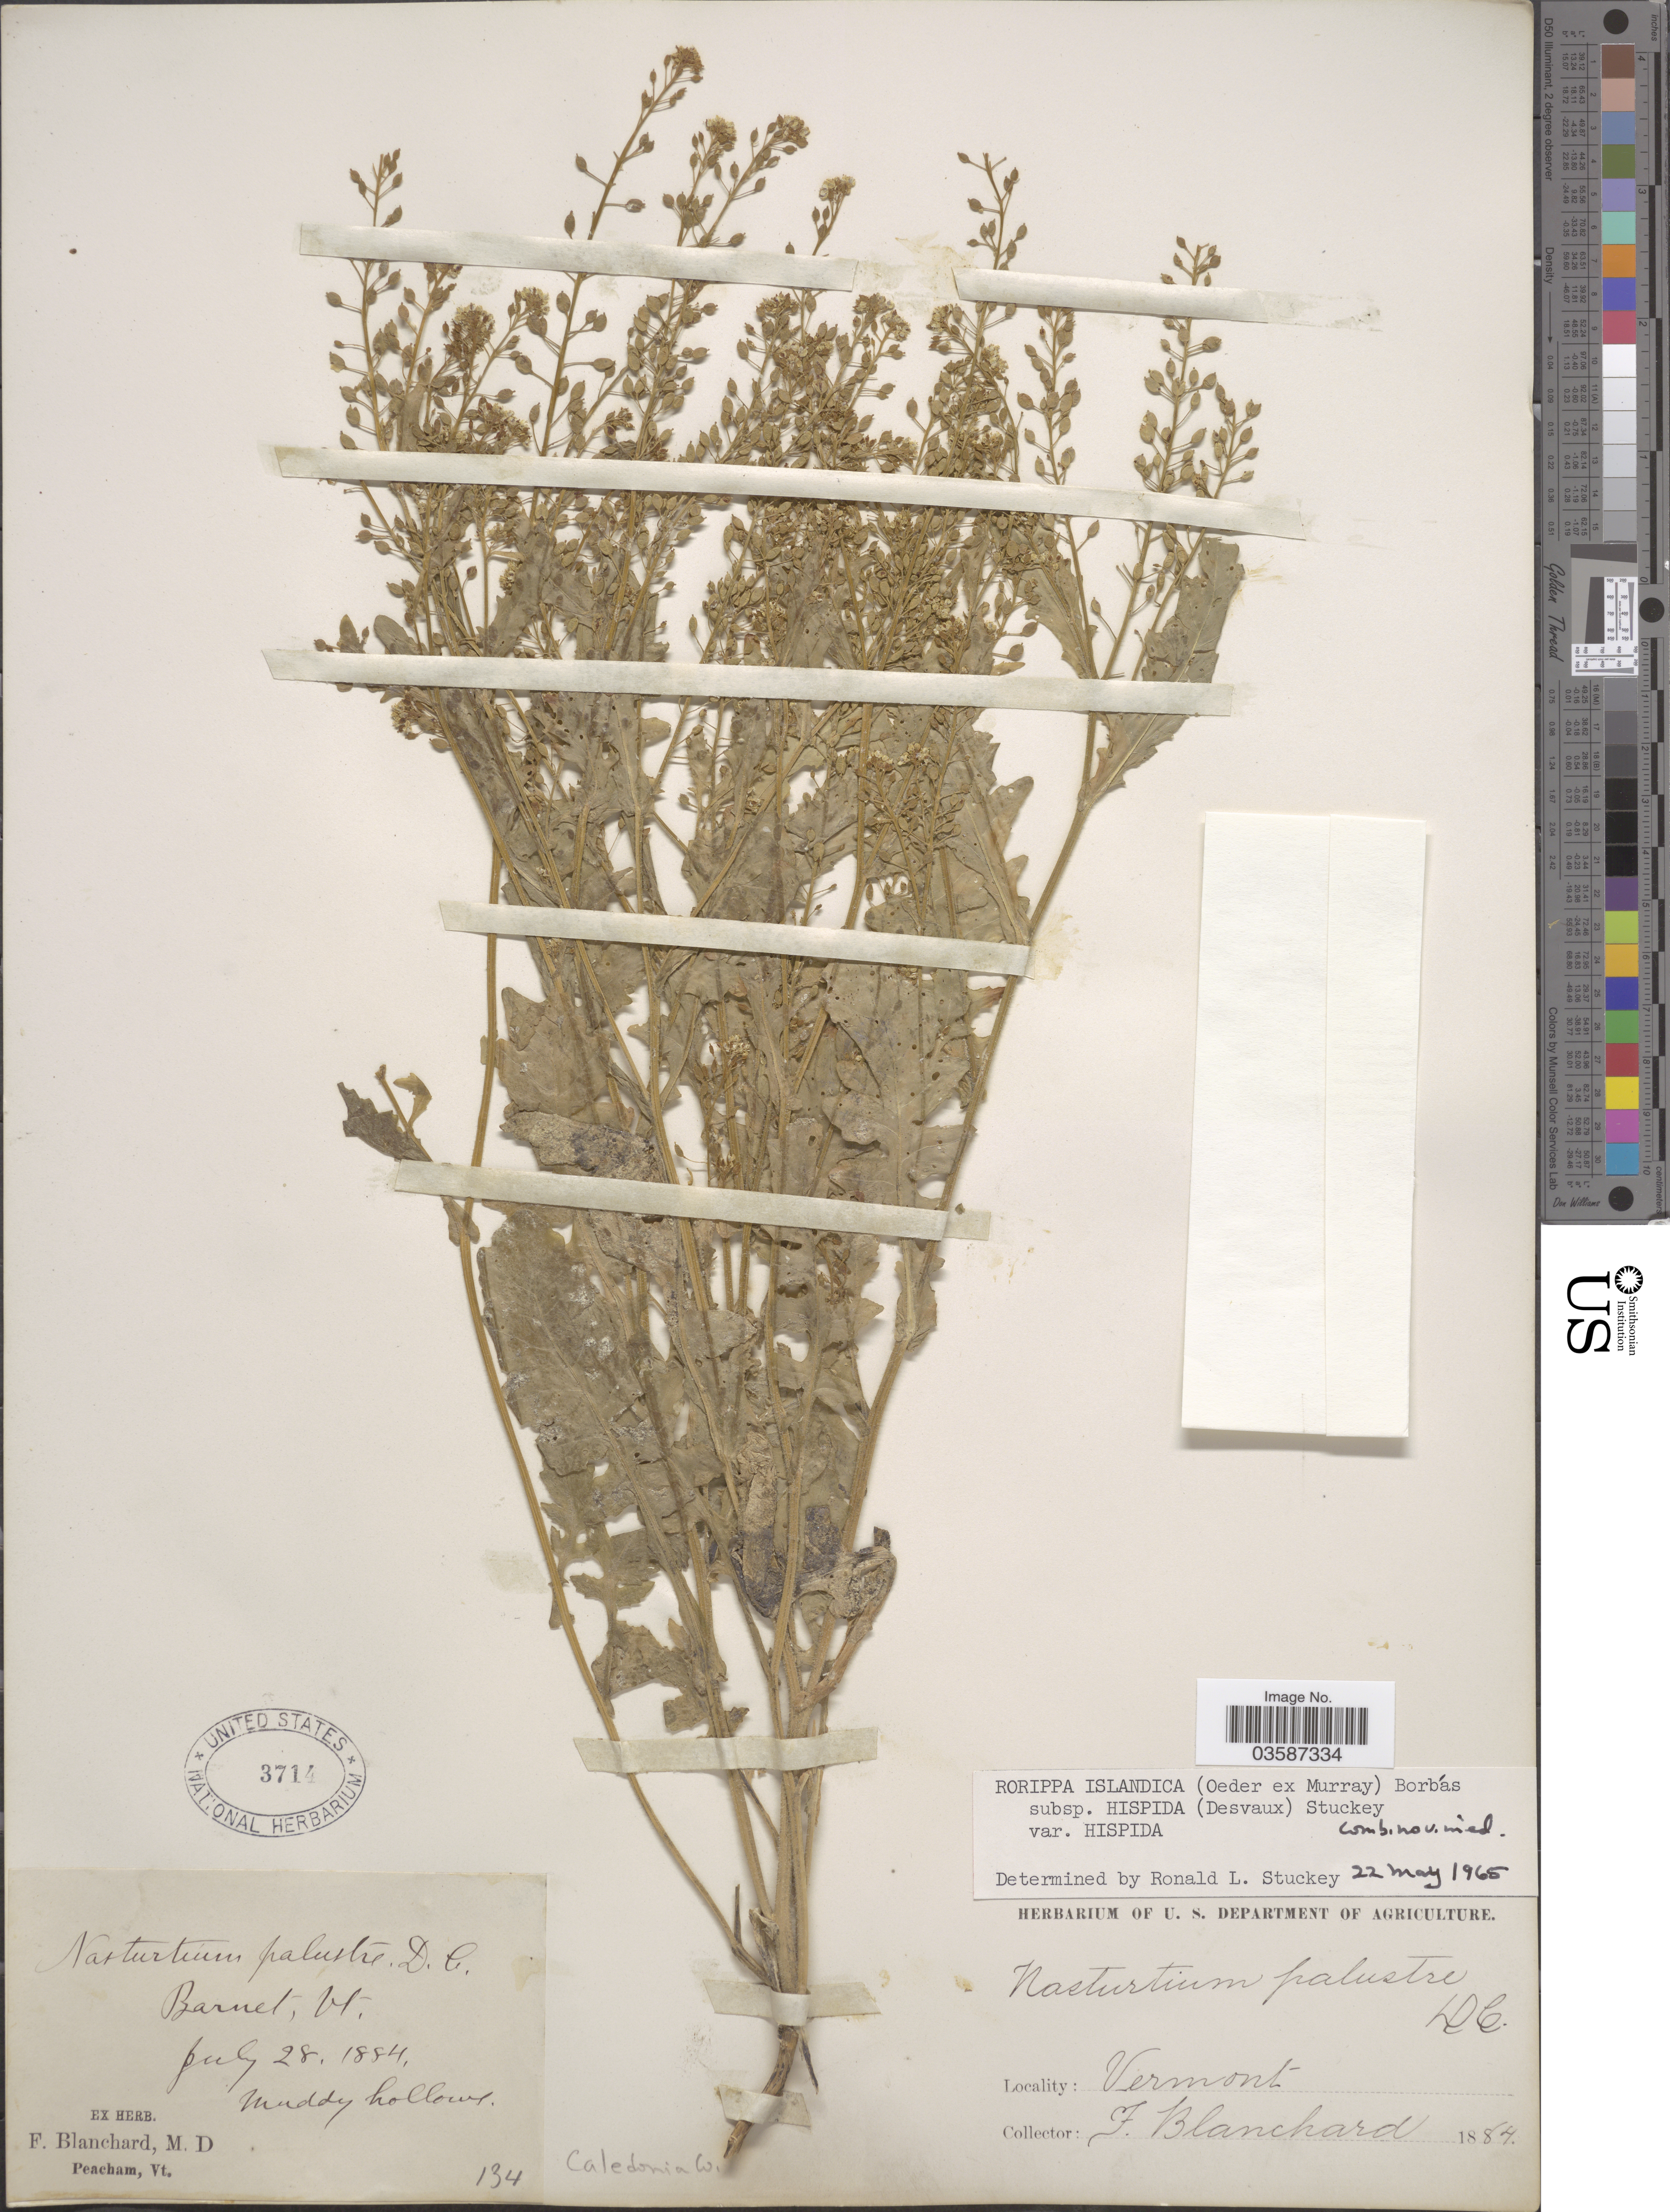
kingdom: Plantae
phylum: Tracheophyta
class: Magnoliopsida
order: Brassicales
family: Brassicaceae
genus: Rorippa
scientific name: Rorippa islandica var. hispida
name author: (Desv.) Butters & Abbe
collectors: F. Blanchard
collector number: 134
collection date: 1884-07-28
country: United States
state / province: Vermont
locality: Barnet. Caledonia Co.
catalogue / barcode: US 3714